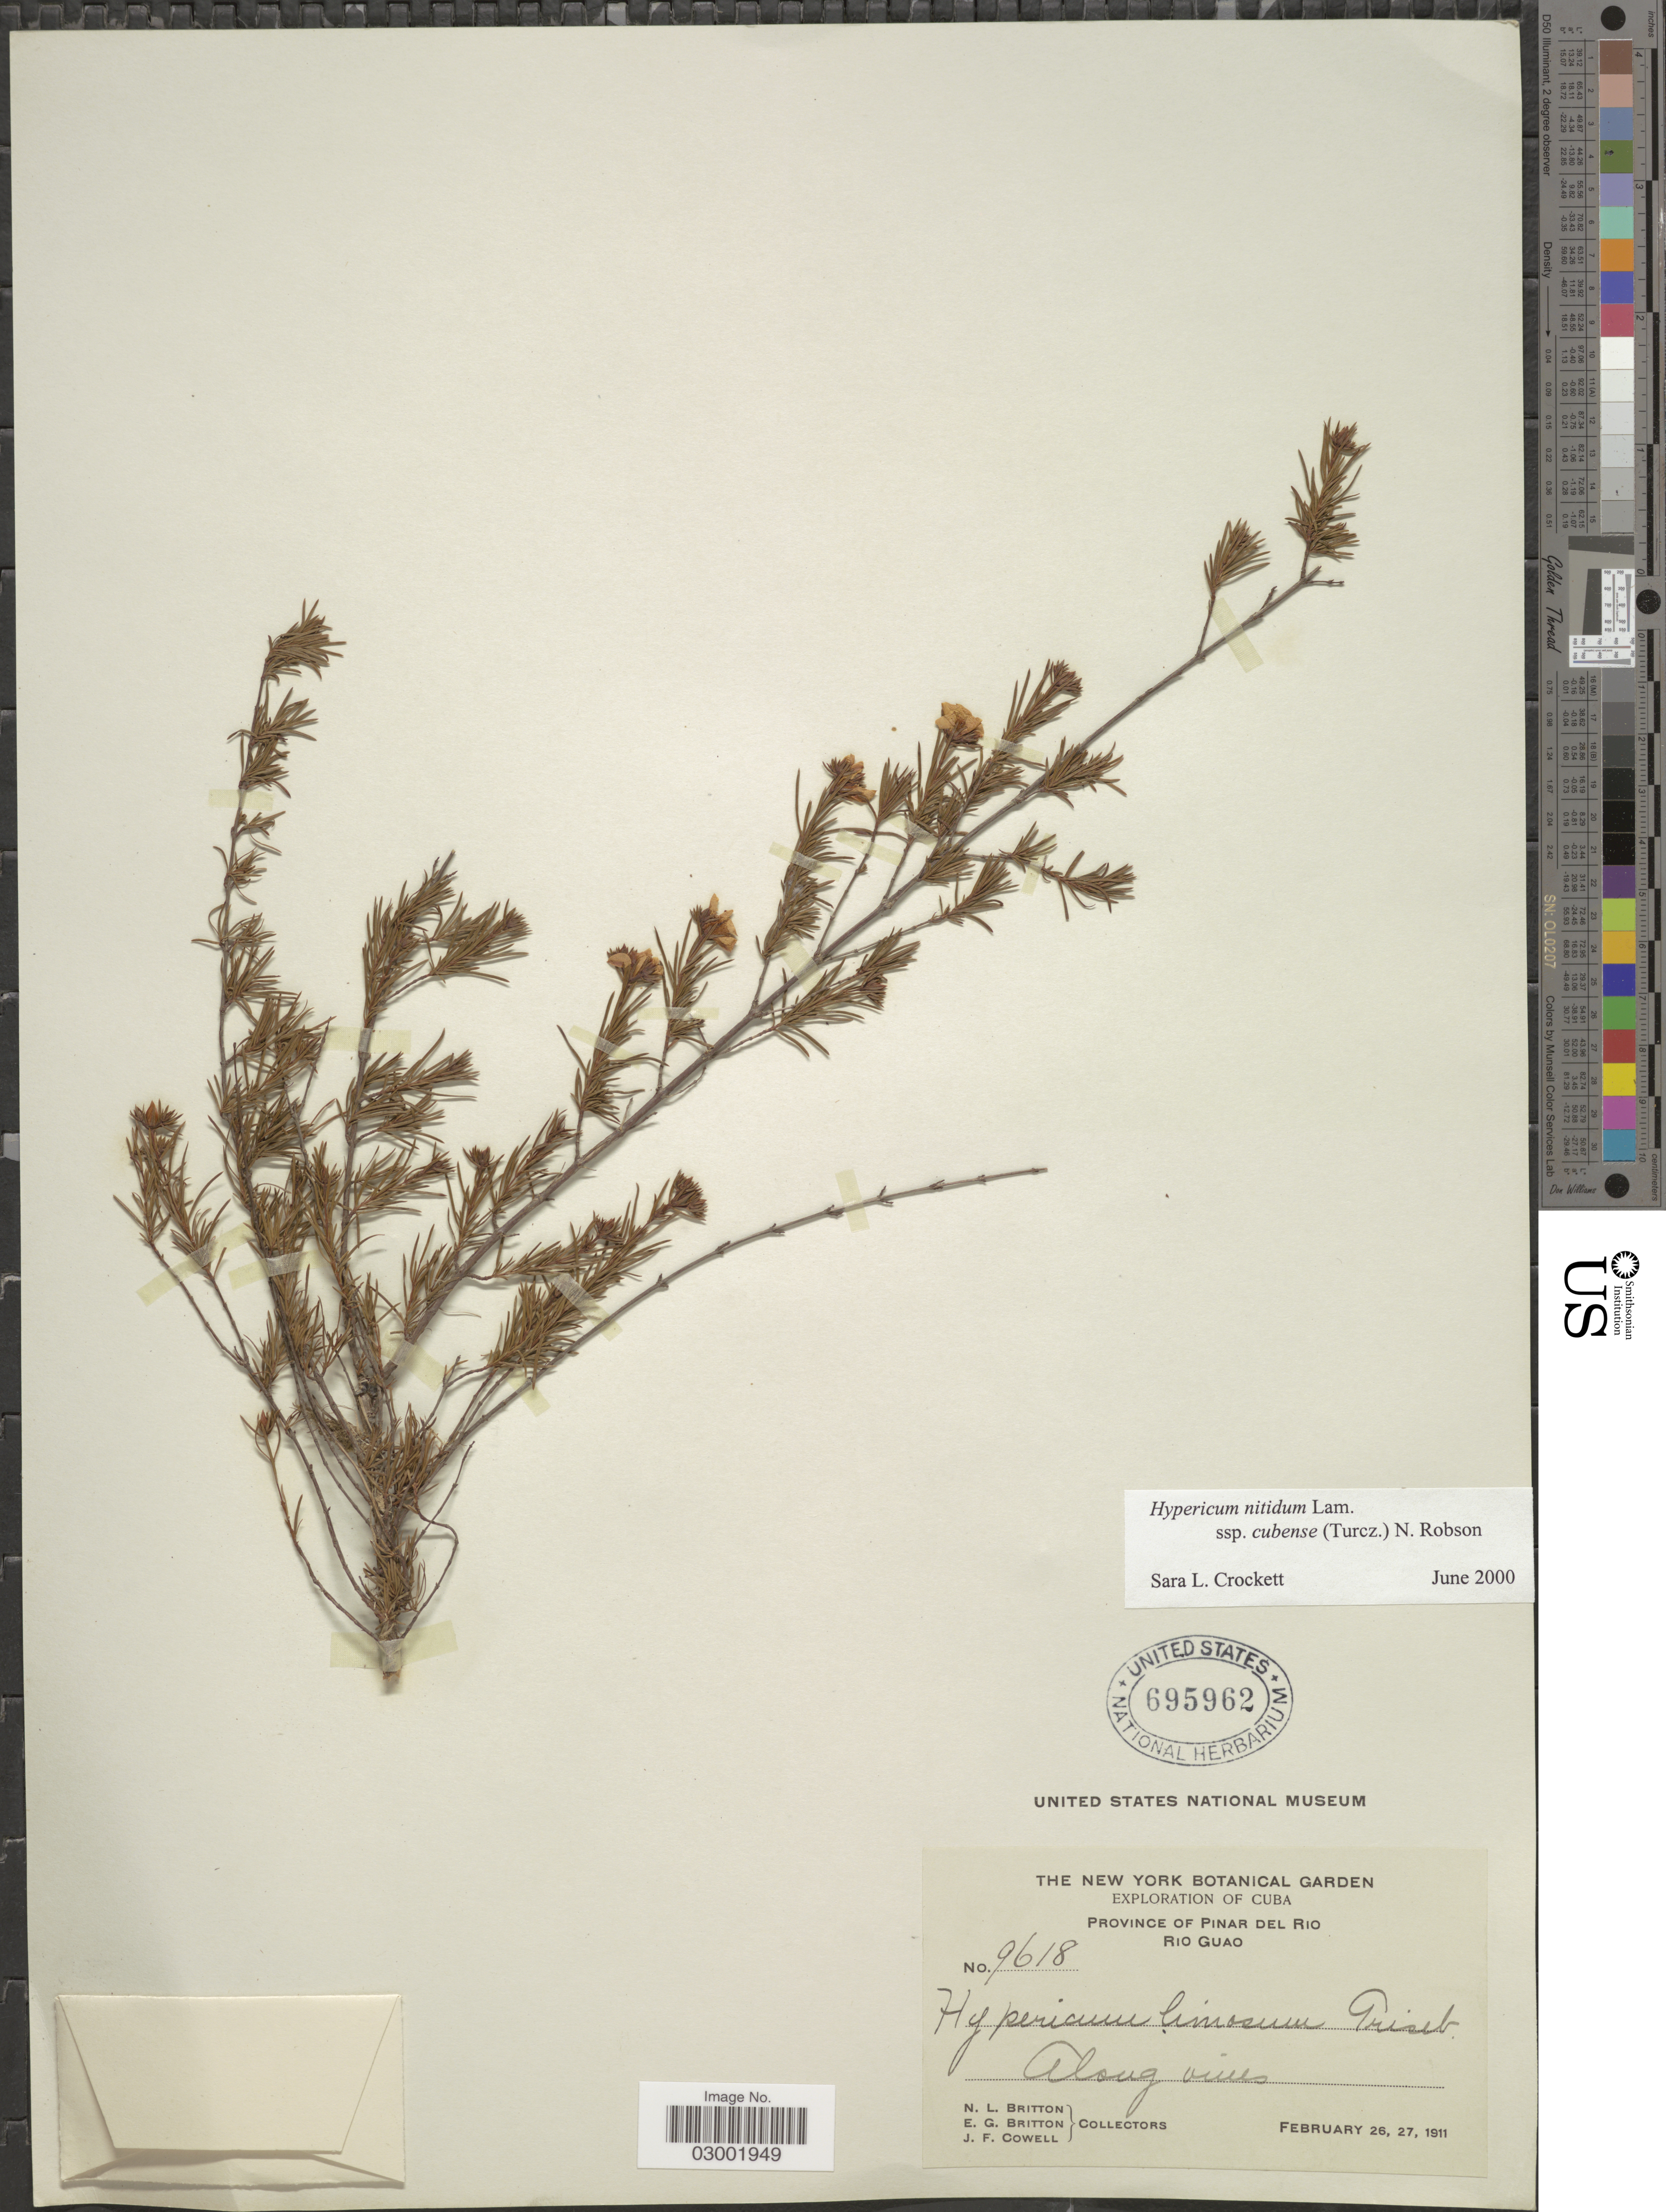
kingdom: Plantae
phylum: Tracheophyta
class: Magnoliopsida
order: Malpighiales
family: Hypericaceae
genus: Hypericum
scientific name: Hypericum nitidum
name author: Lam.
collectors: N. Britton, E. G. Britton & J. F. Cowell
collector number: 9618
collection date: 1911-02-26/1911-02-27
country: Cuba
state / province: Pinar del Río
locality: Province of Pinar del Rio, Rio Guao.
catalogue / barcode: US 695962